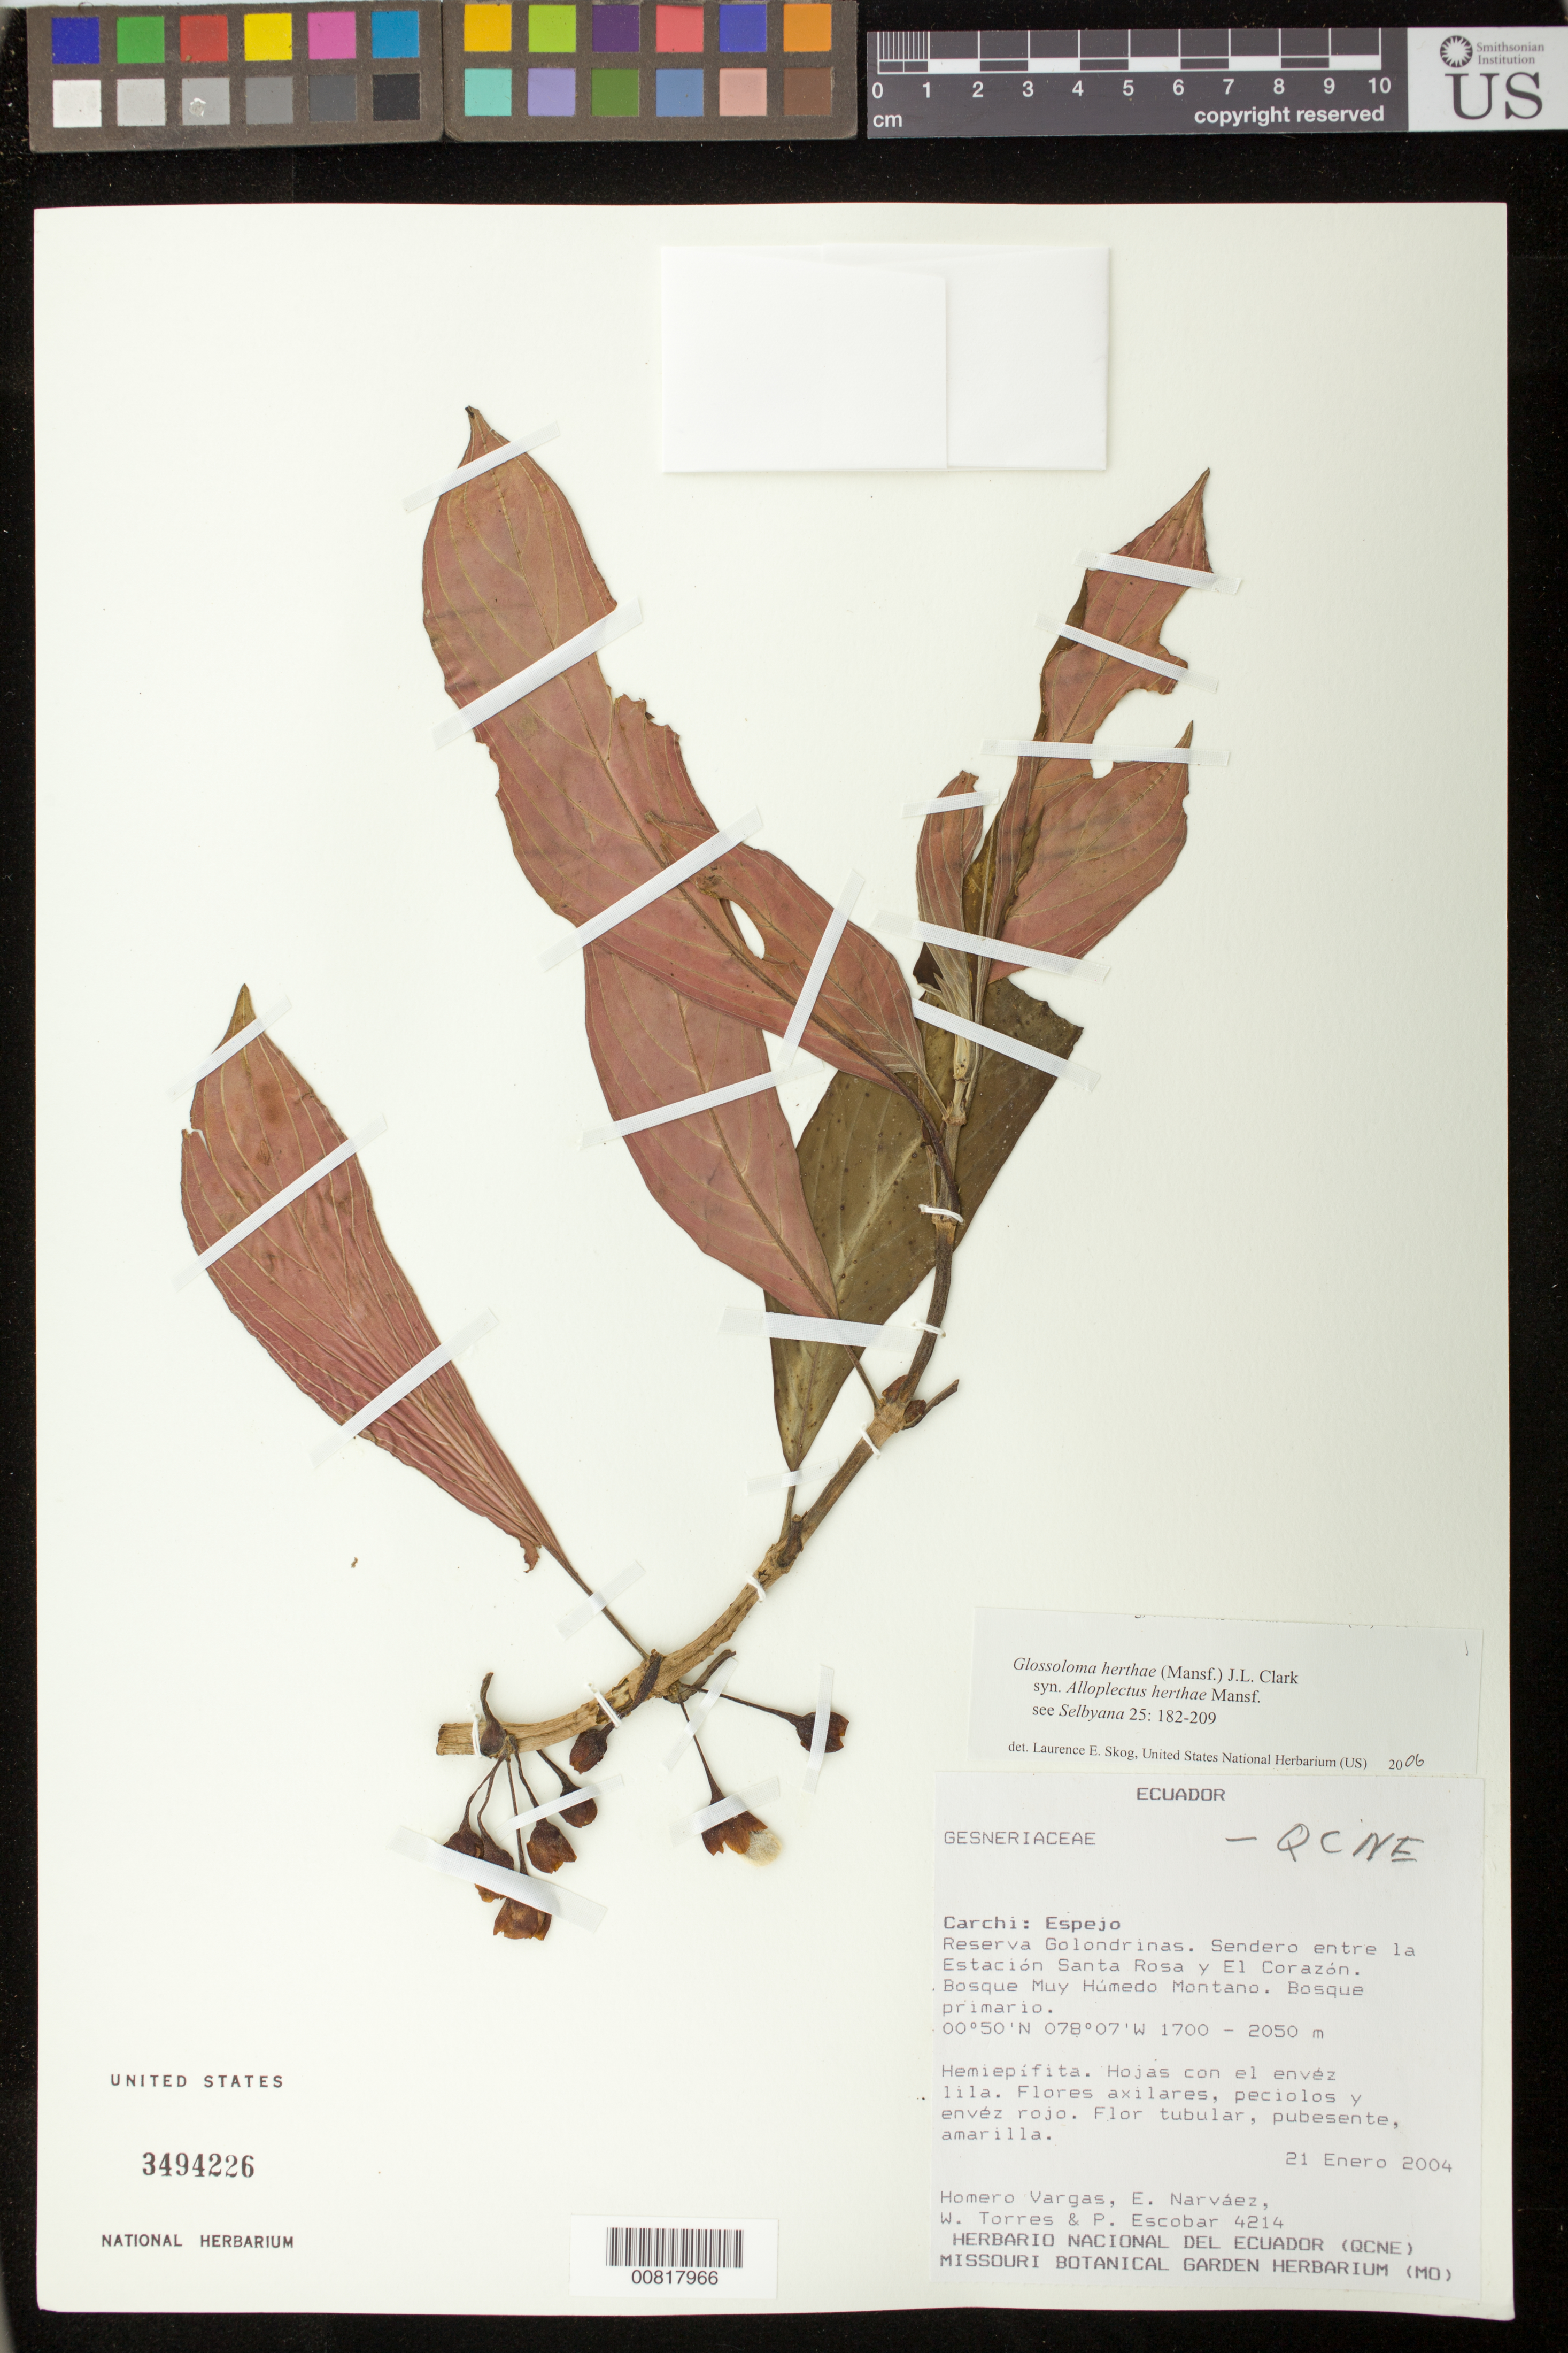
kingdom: Plantae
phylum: Tracheophyta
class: Magnoliopsida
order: Lamiales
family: Gesneriaceae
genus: Glossoloma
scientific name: Glossoloma herthae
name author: (Mansf.) J.L. Clark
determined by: Skog, Laurence E.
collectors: H. Vargas, E. Narváez, W. Torres & P. Escobar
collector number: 4214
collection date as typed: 21 Jan 2004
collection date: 2004-01-21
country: Ecuador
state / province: Carchi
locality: Carchi: Espejo. Reserva Golondrinas, sendero entre la Estación Santa Rosa y El Corazón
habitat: Bosque muy húmedo montano. Bosque primario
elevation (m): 1700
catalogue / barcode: US 3494226